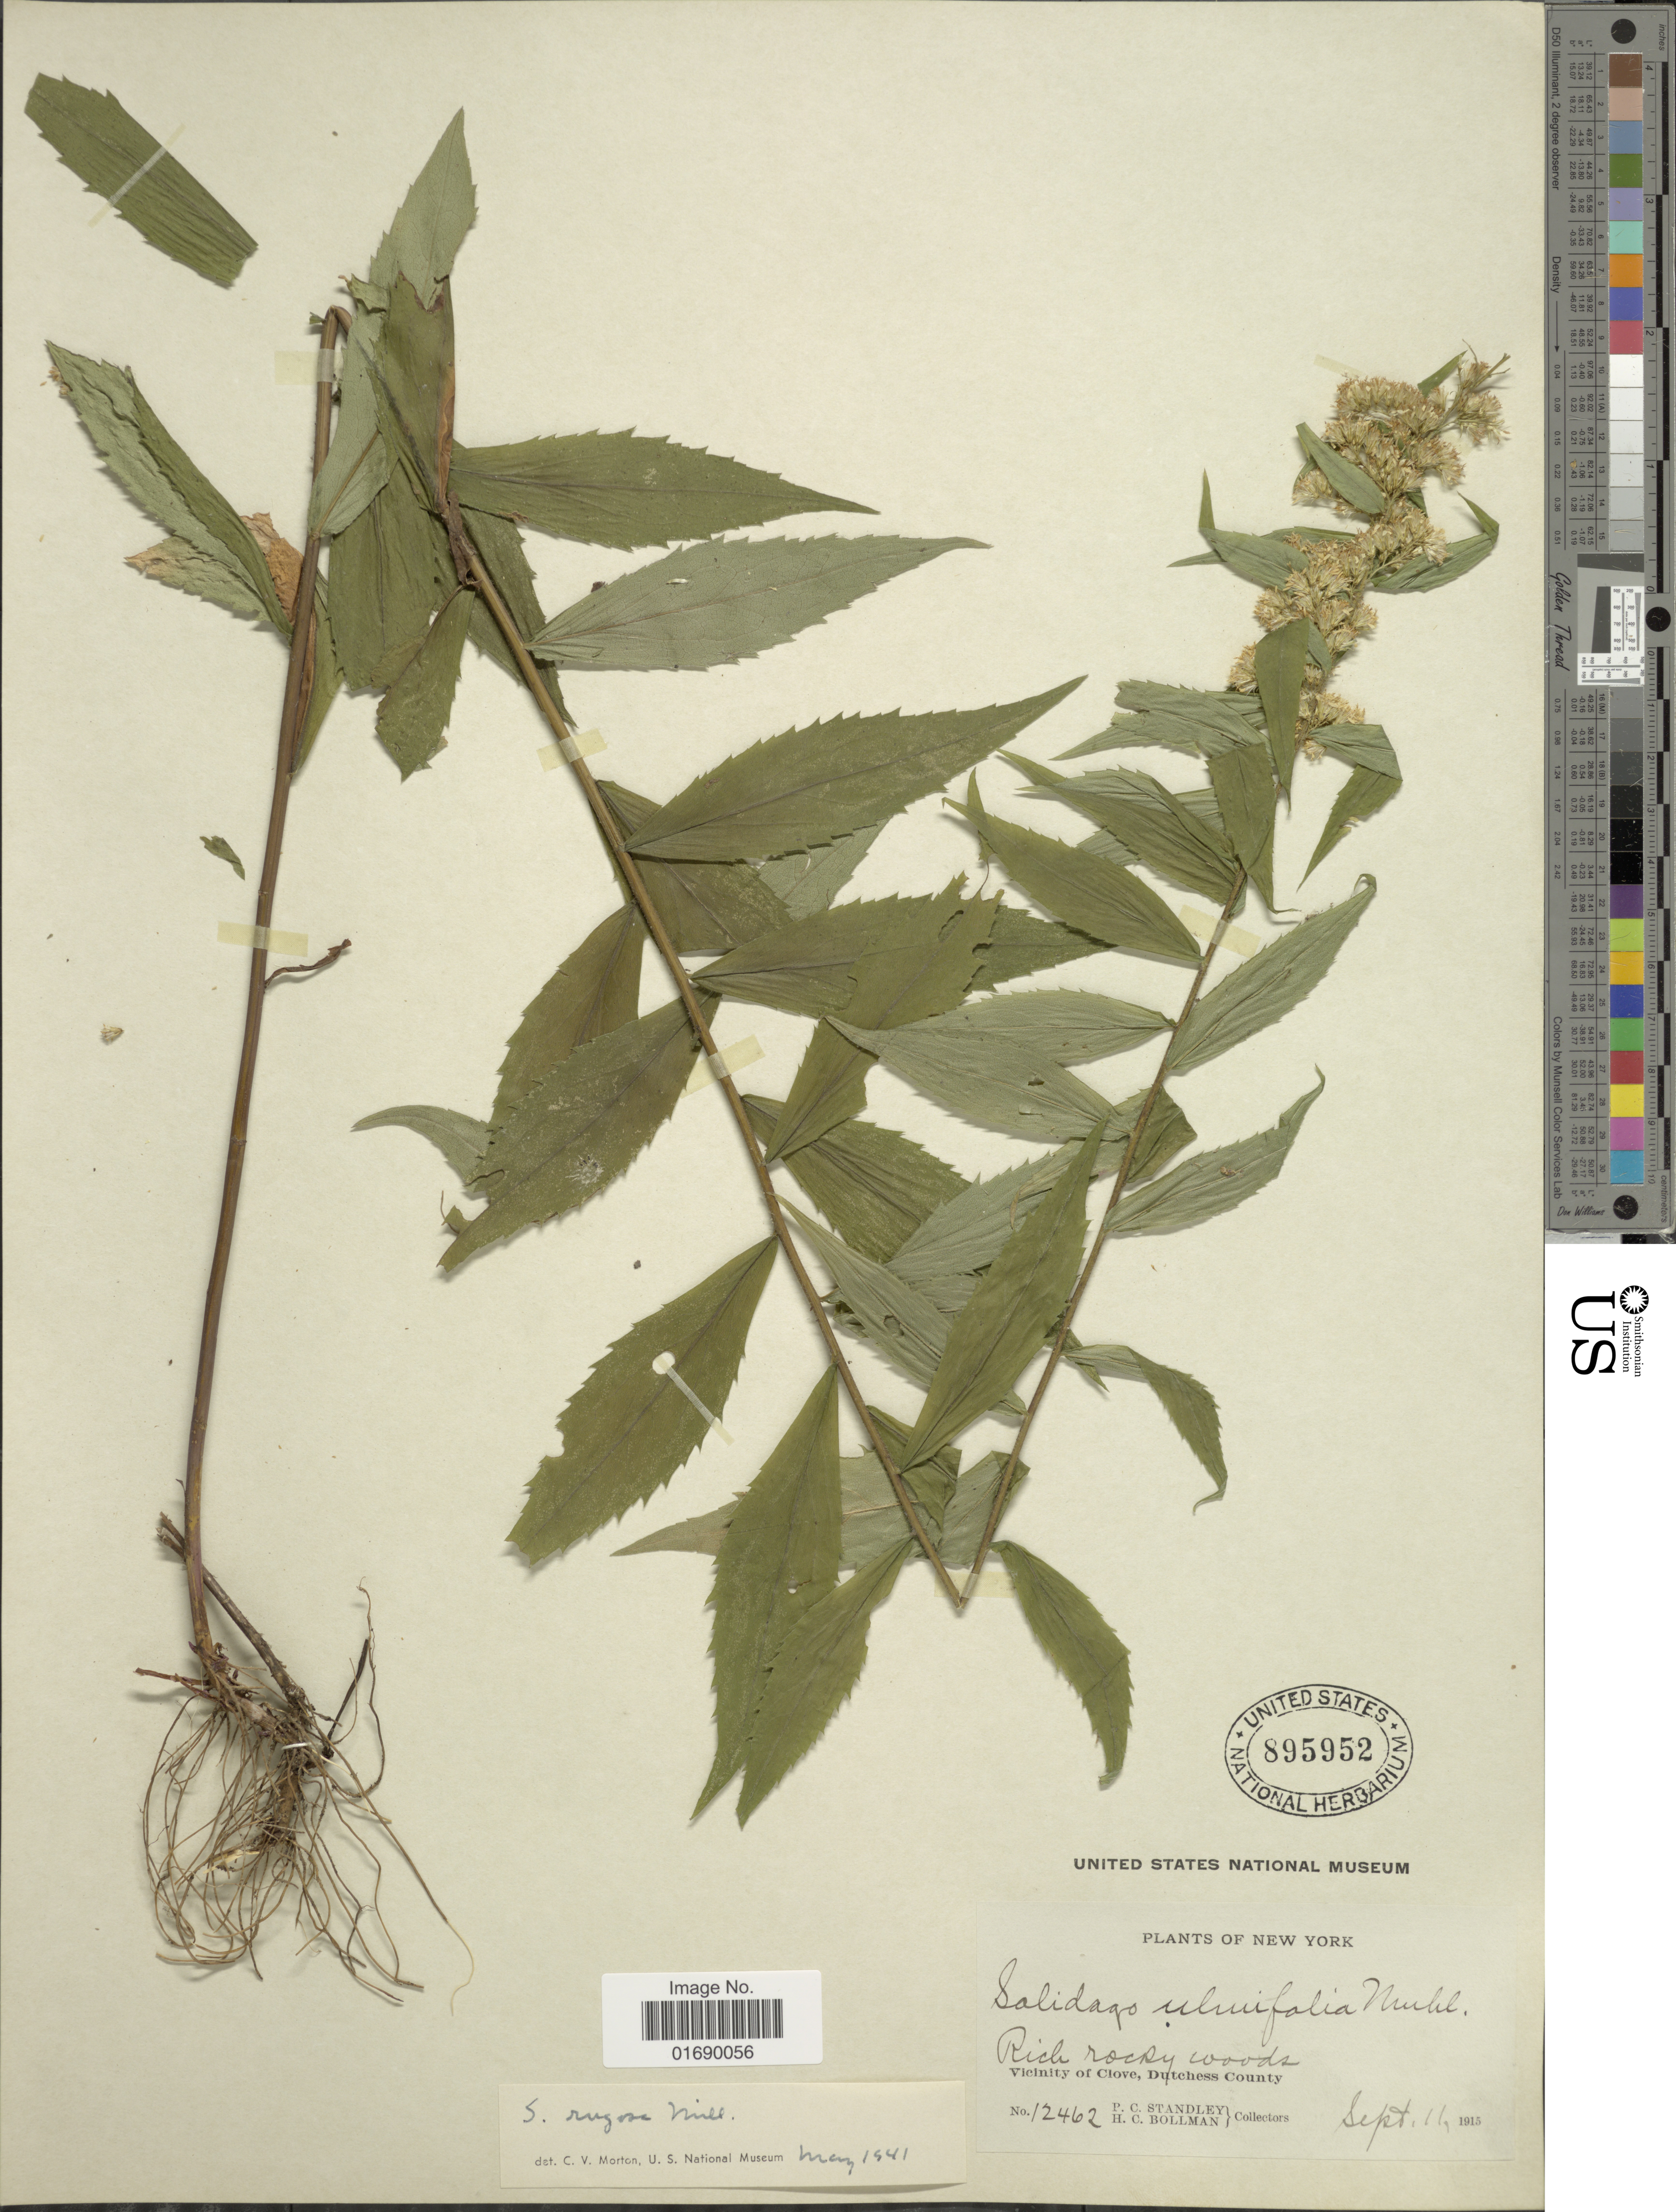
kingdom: Plantae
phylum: Tracheophyta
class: Magnoliopsida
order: Asterales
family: Asteraceae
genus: Solidago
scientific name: Solidago rugosa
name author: Mill.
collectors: P. C. Standley & H. C. Bollman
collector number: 12462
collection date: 1915-09-11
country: United States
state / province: New York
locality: Rich rocky woods, Vicinity of Clove, Dutchess County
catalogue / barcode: US 895952